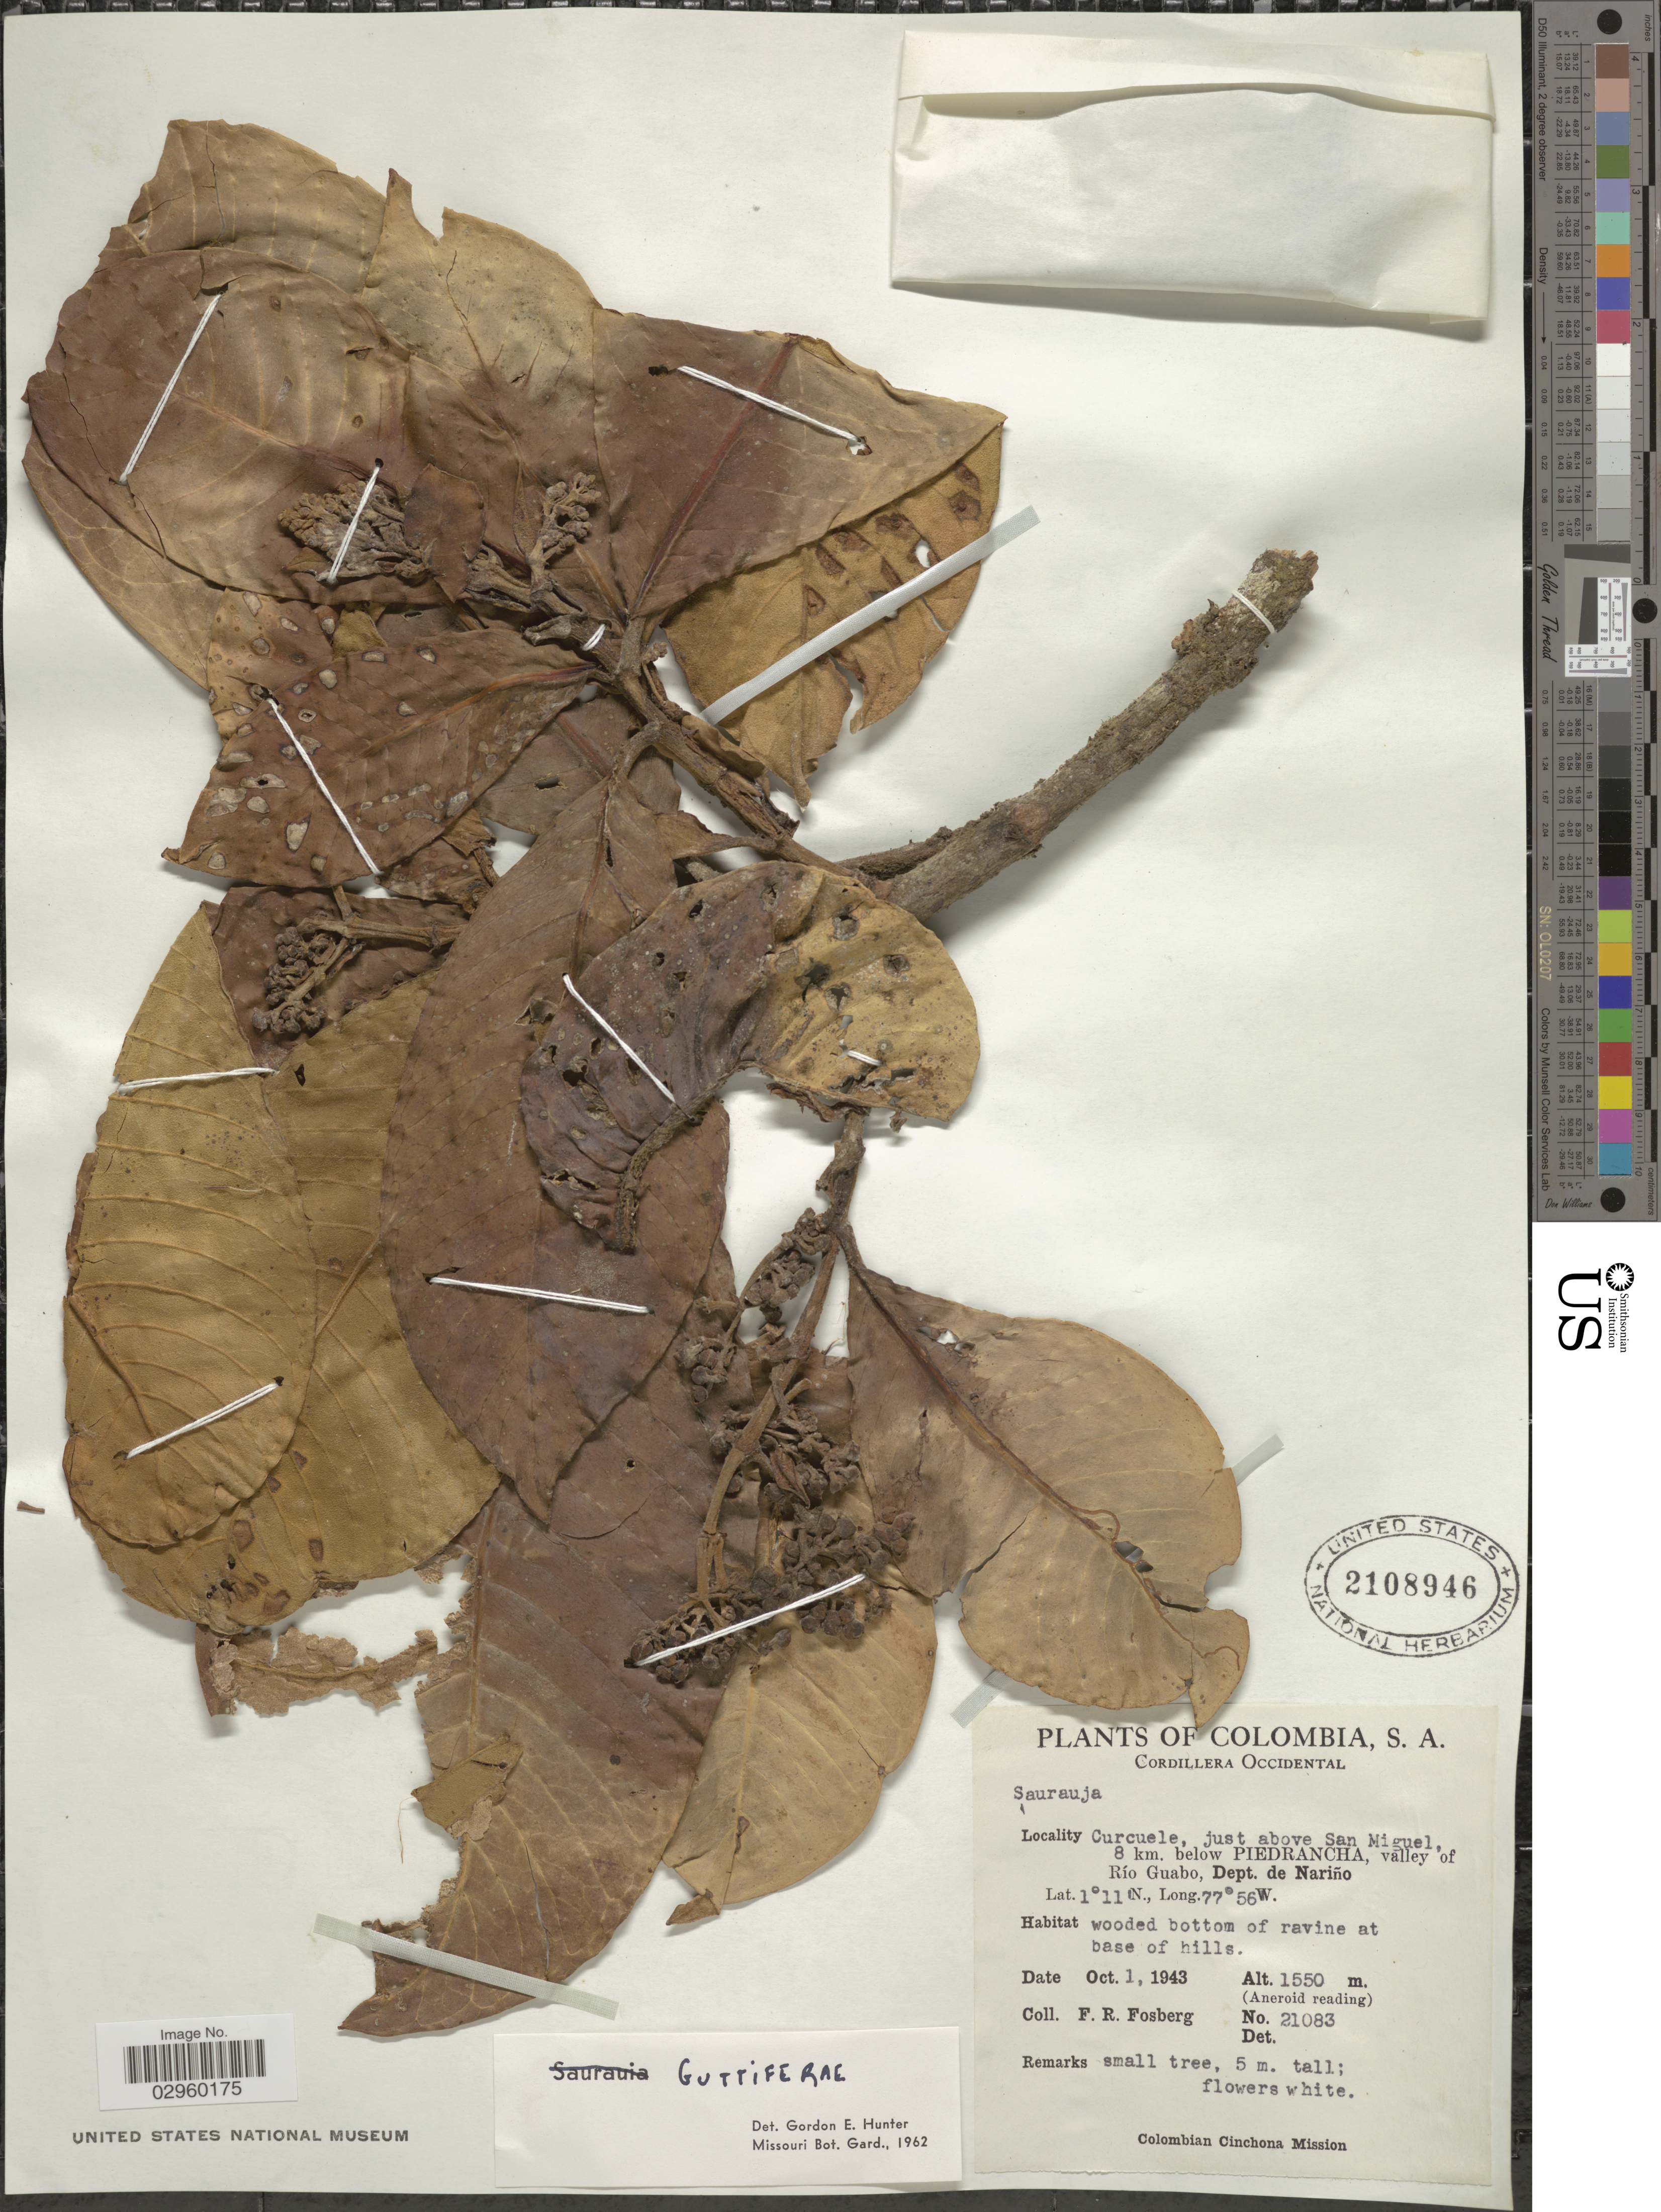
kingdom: Plantae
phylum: Tracheophyta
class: Magnoliopsida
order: Malpighiales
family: Clusiaceae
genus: Clusia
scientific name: Clusia sp.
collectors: F. R. Fosberg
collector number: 21083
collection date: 1943-10-01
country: Colombia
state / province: Nariño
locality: Cordillera Occidental, Curcuele, just above San Miguel, 8 km. below Piedrancha, valley of Río Guabo, Dept. de Nariño.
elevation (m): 1550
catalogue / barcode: US 2108946